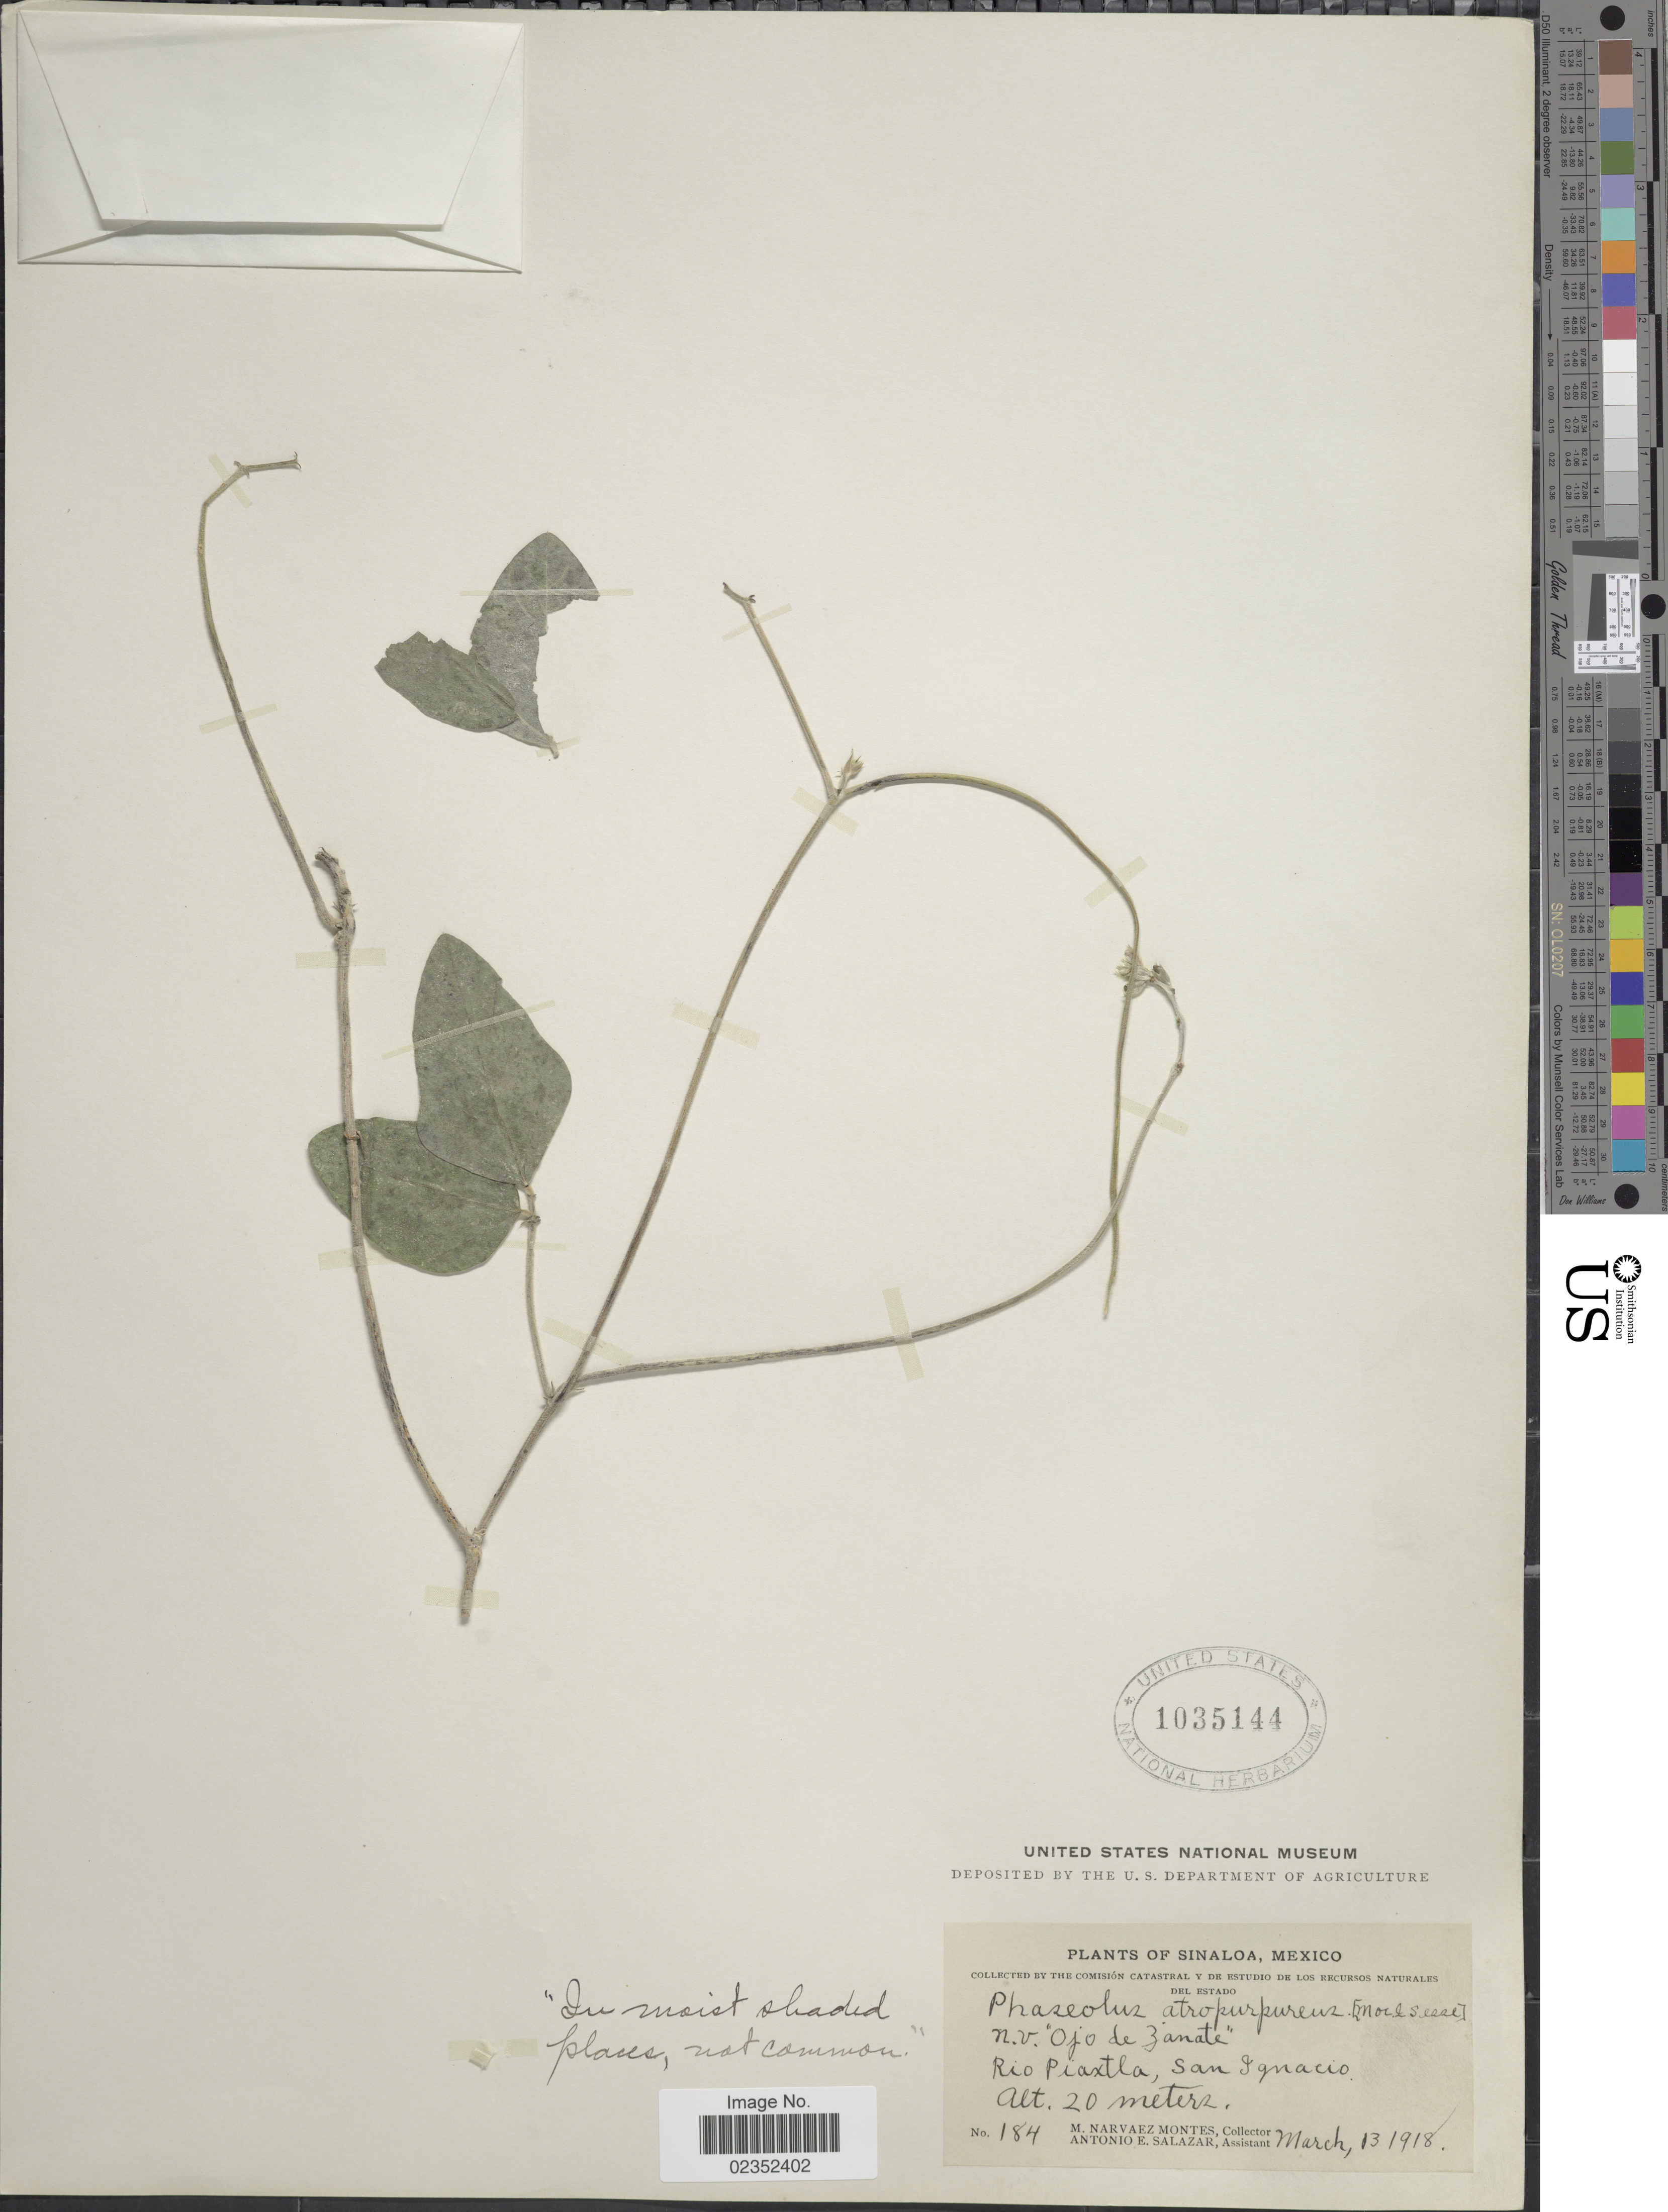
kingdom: Plantae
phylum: Tracheophyta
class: Magnoliopsida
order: Fabales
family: Fabaceae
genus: Macroptilium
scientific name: Macroptilium atropurpureum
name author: (DC.) Urb.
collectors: M. Narvaez-Montes & A. E. Salazar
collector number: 184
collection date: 1918-03-13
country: Mexico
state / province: Sinaloa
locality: Rio Piaxtla, San Ignacio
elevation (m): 20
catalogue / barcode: US 1035144